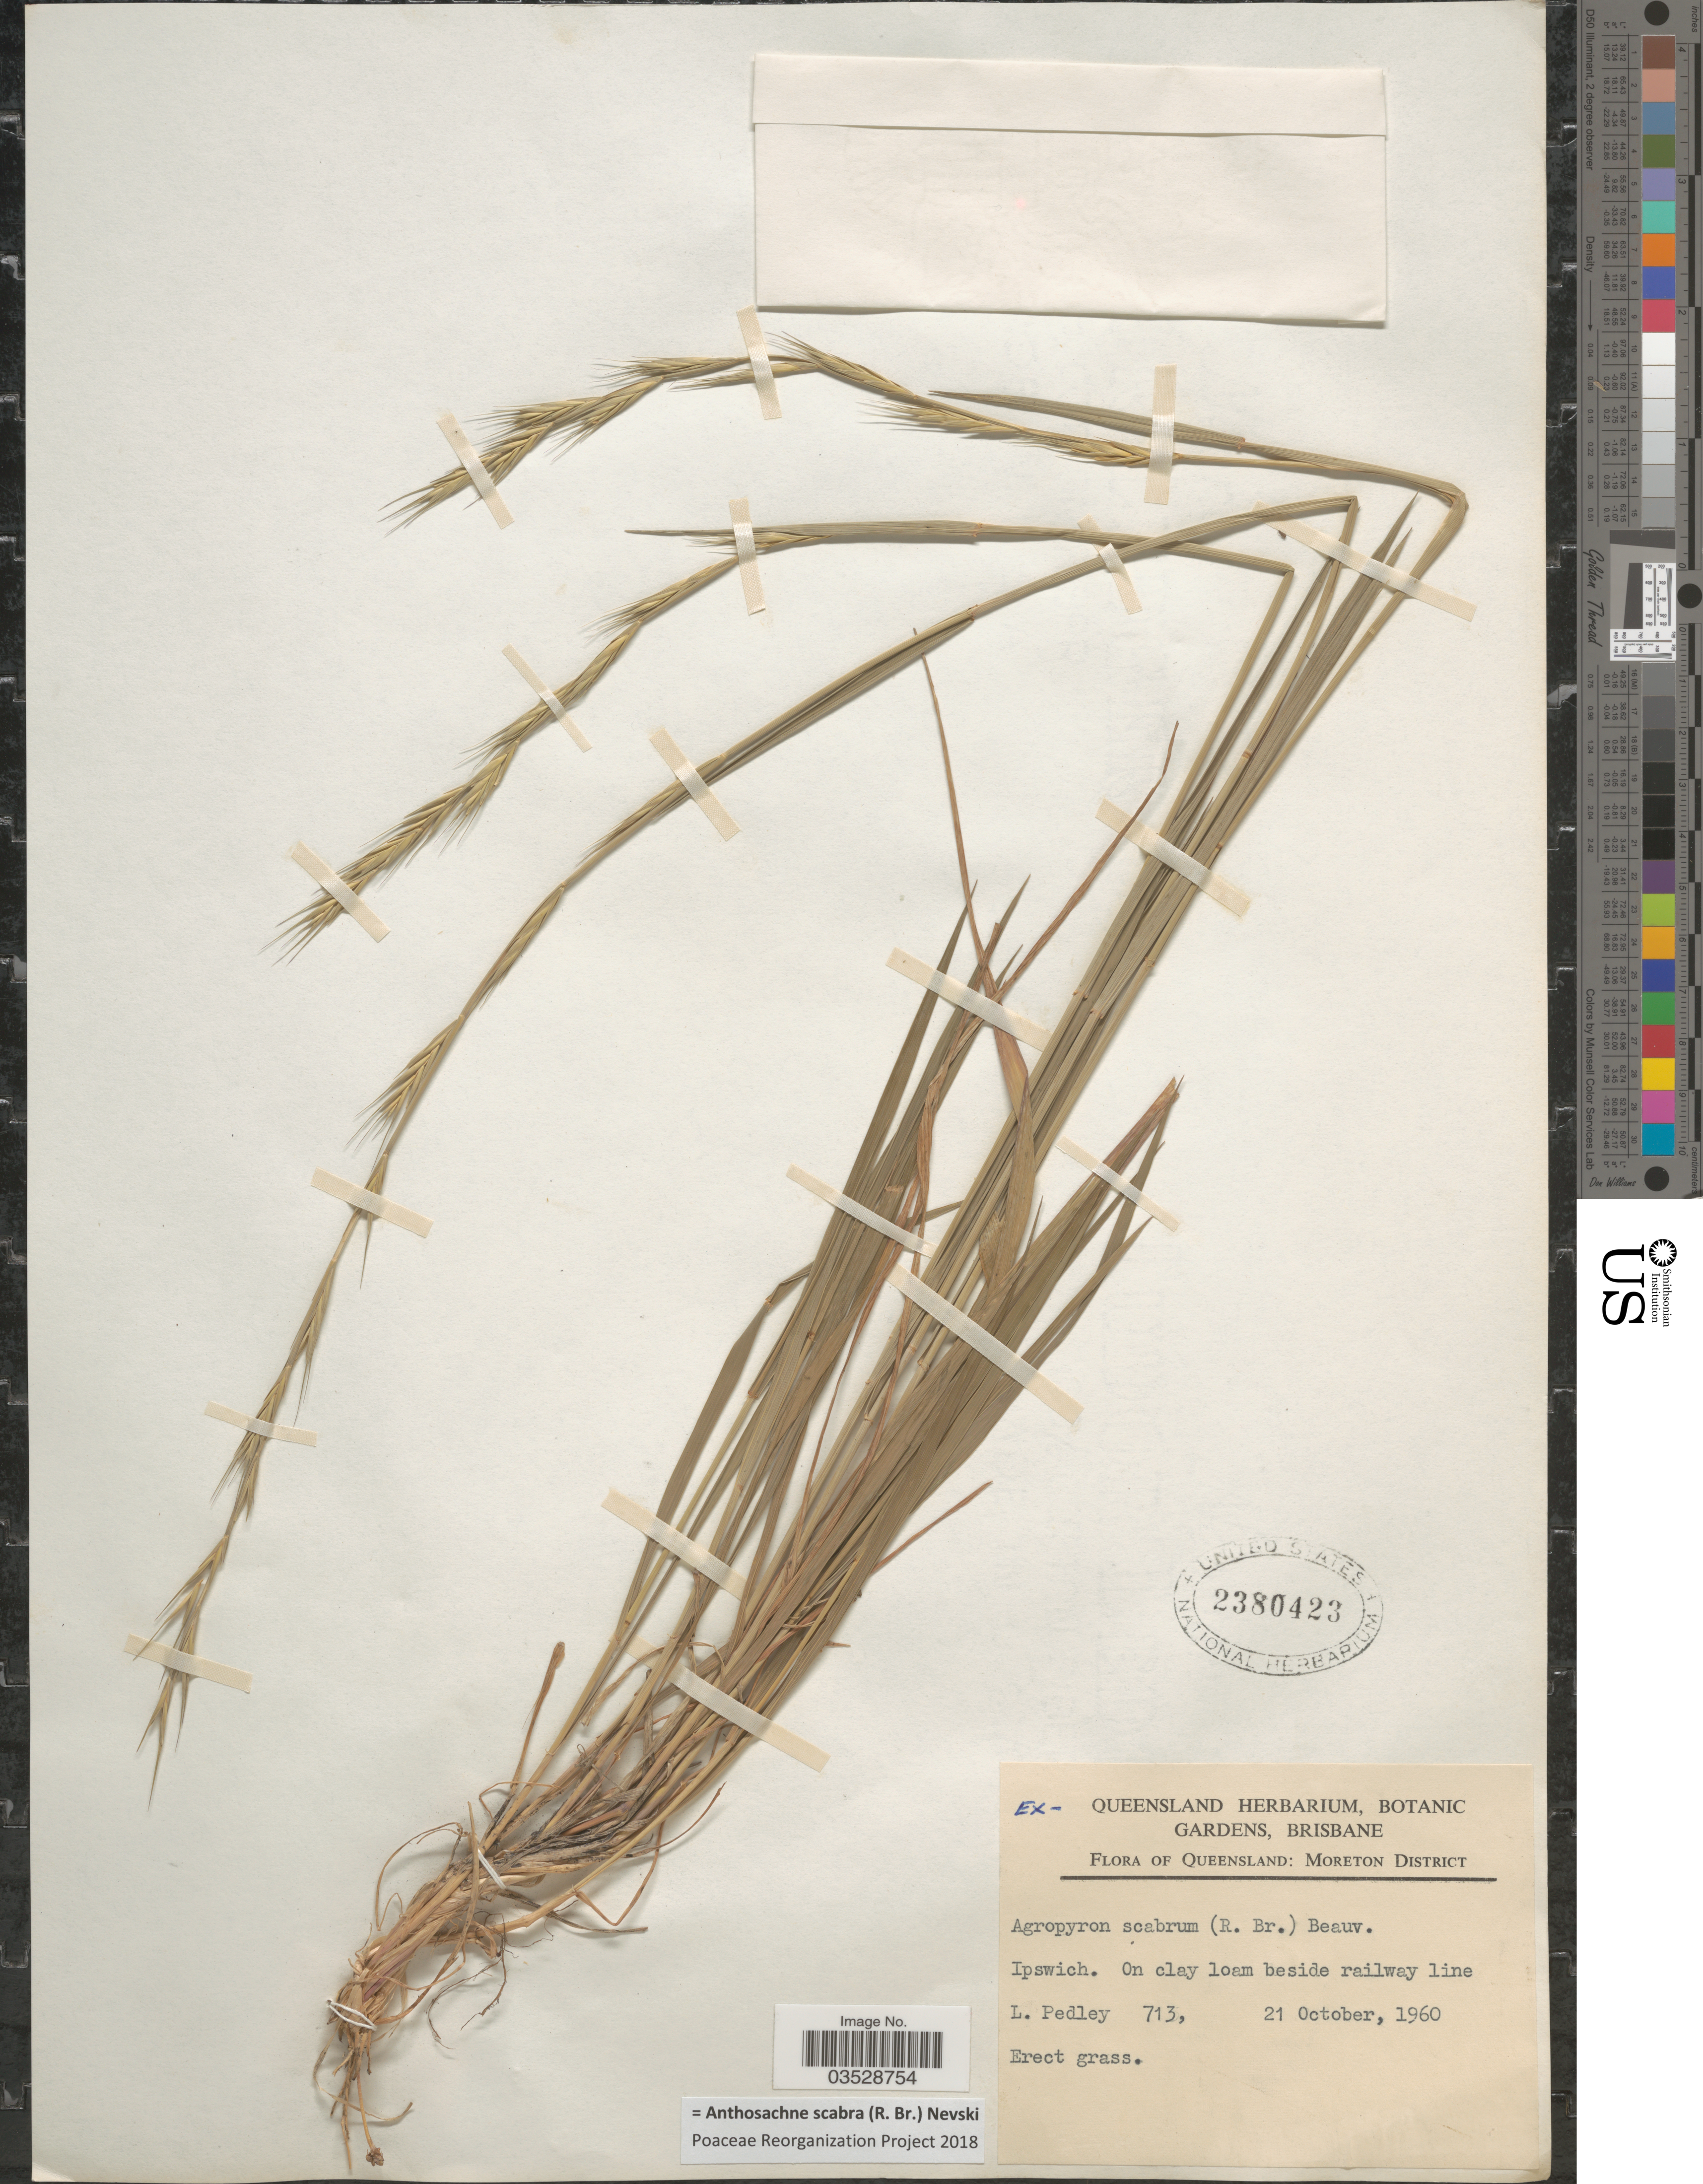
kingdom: Plantae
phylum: Tracheophyta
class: Liliopsida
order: Poales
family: Poaceae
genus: Anthosachne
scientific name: Anthosachne scabra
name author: (R. Br.) Nevski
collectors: L. Pedley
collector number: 713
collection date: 1960-10-21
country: Australia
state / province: Queensland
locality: Moreton District. Ipswich. Beside railway line.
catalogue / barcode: US 2380423